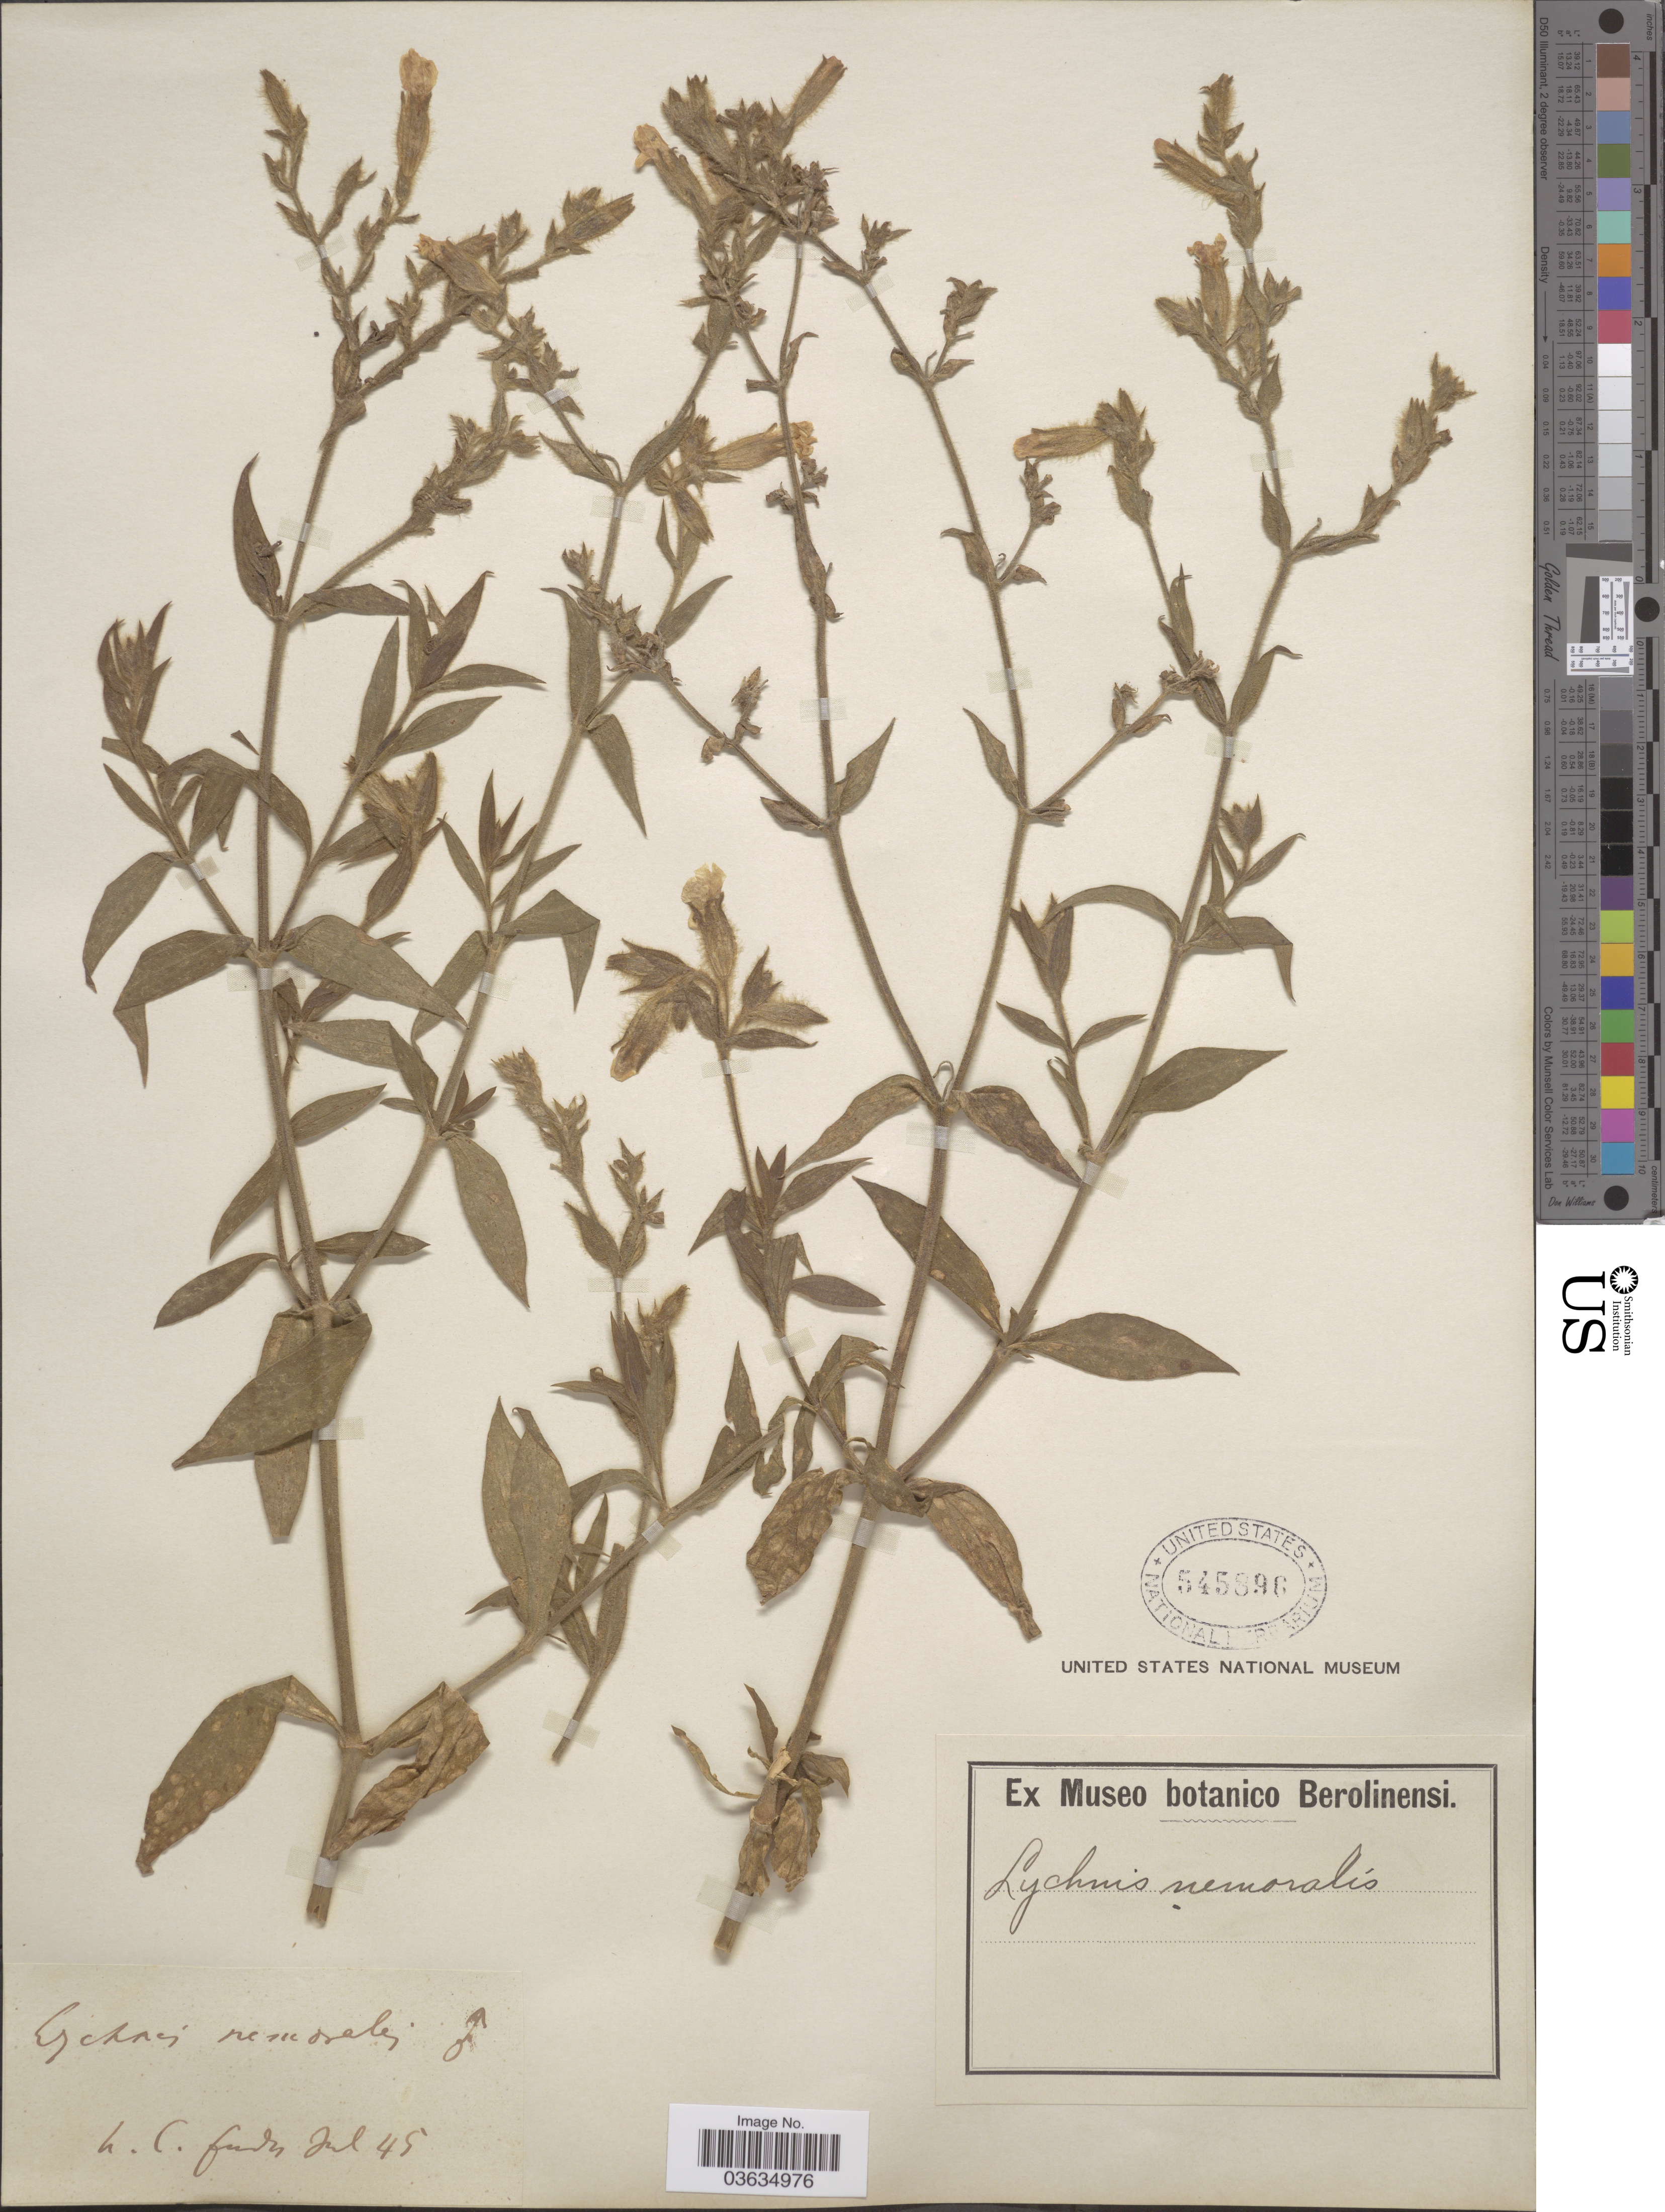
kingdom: Plantae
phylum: Tracheophyta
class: Magnoliopsida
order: Caryophyllales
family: Caryophyllaceae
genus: Silene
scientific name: Silene hueffelii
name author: Soó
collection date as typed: Transcribed d/m/y: /7/45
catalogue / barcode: US 545896